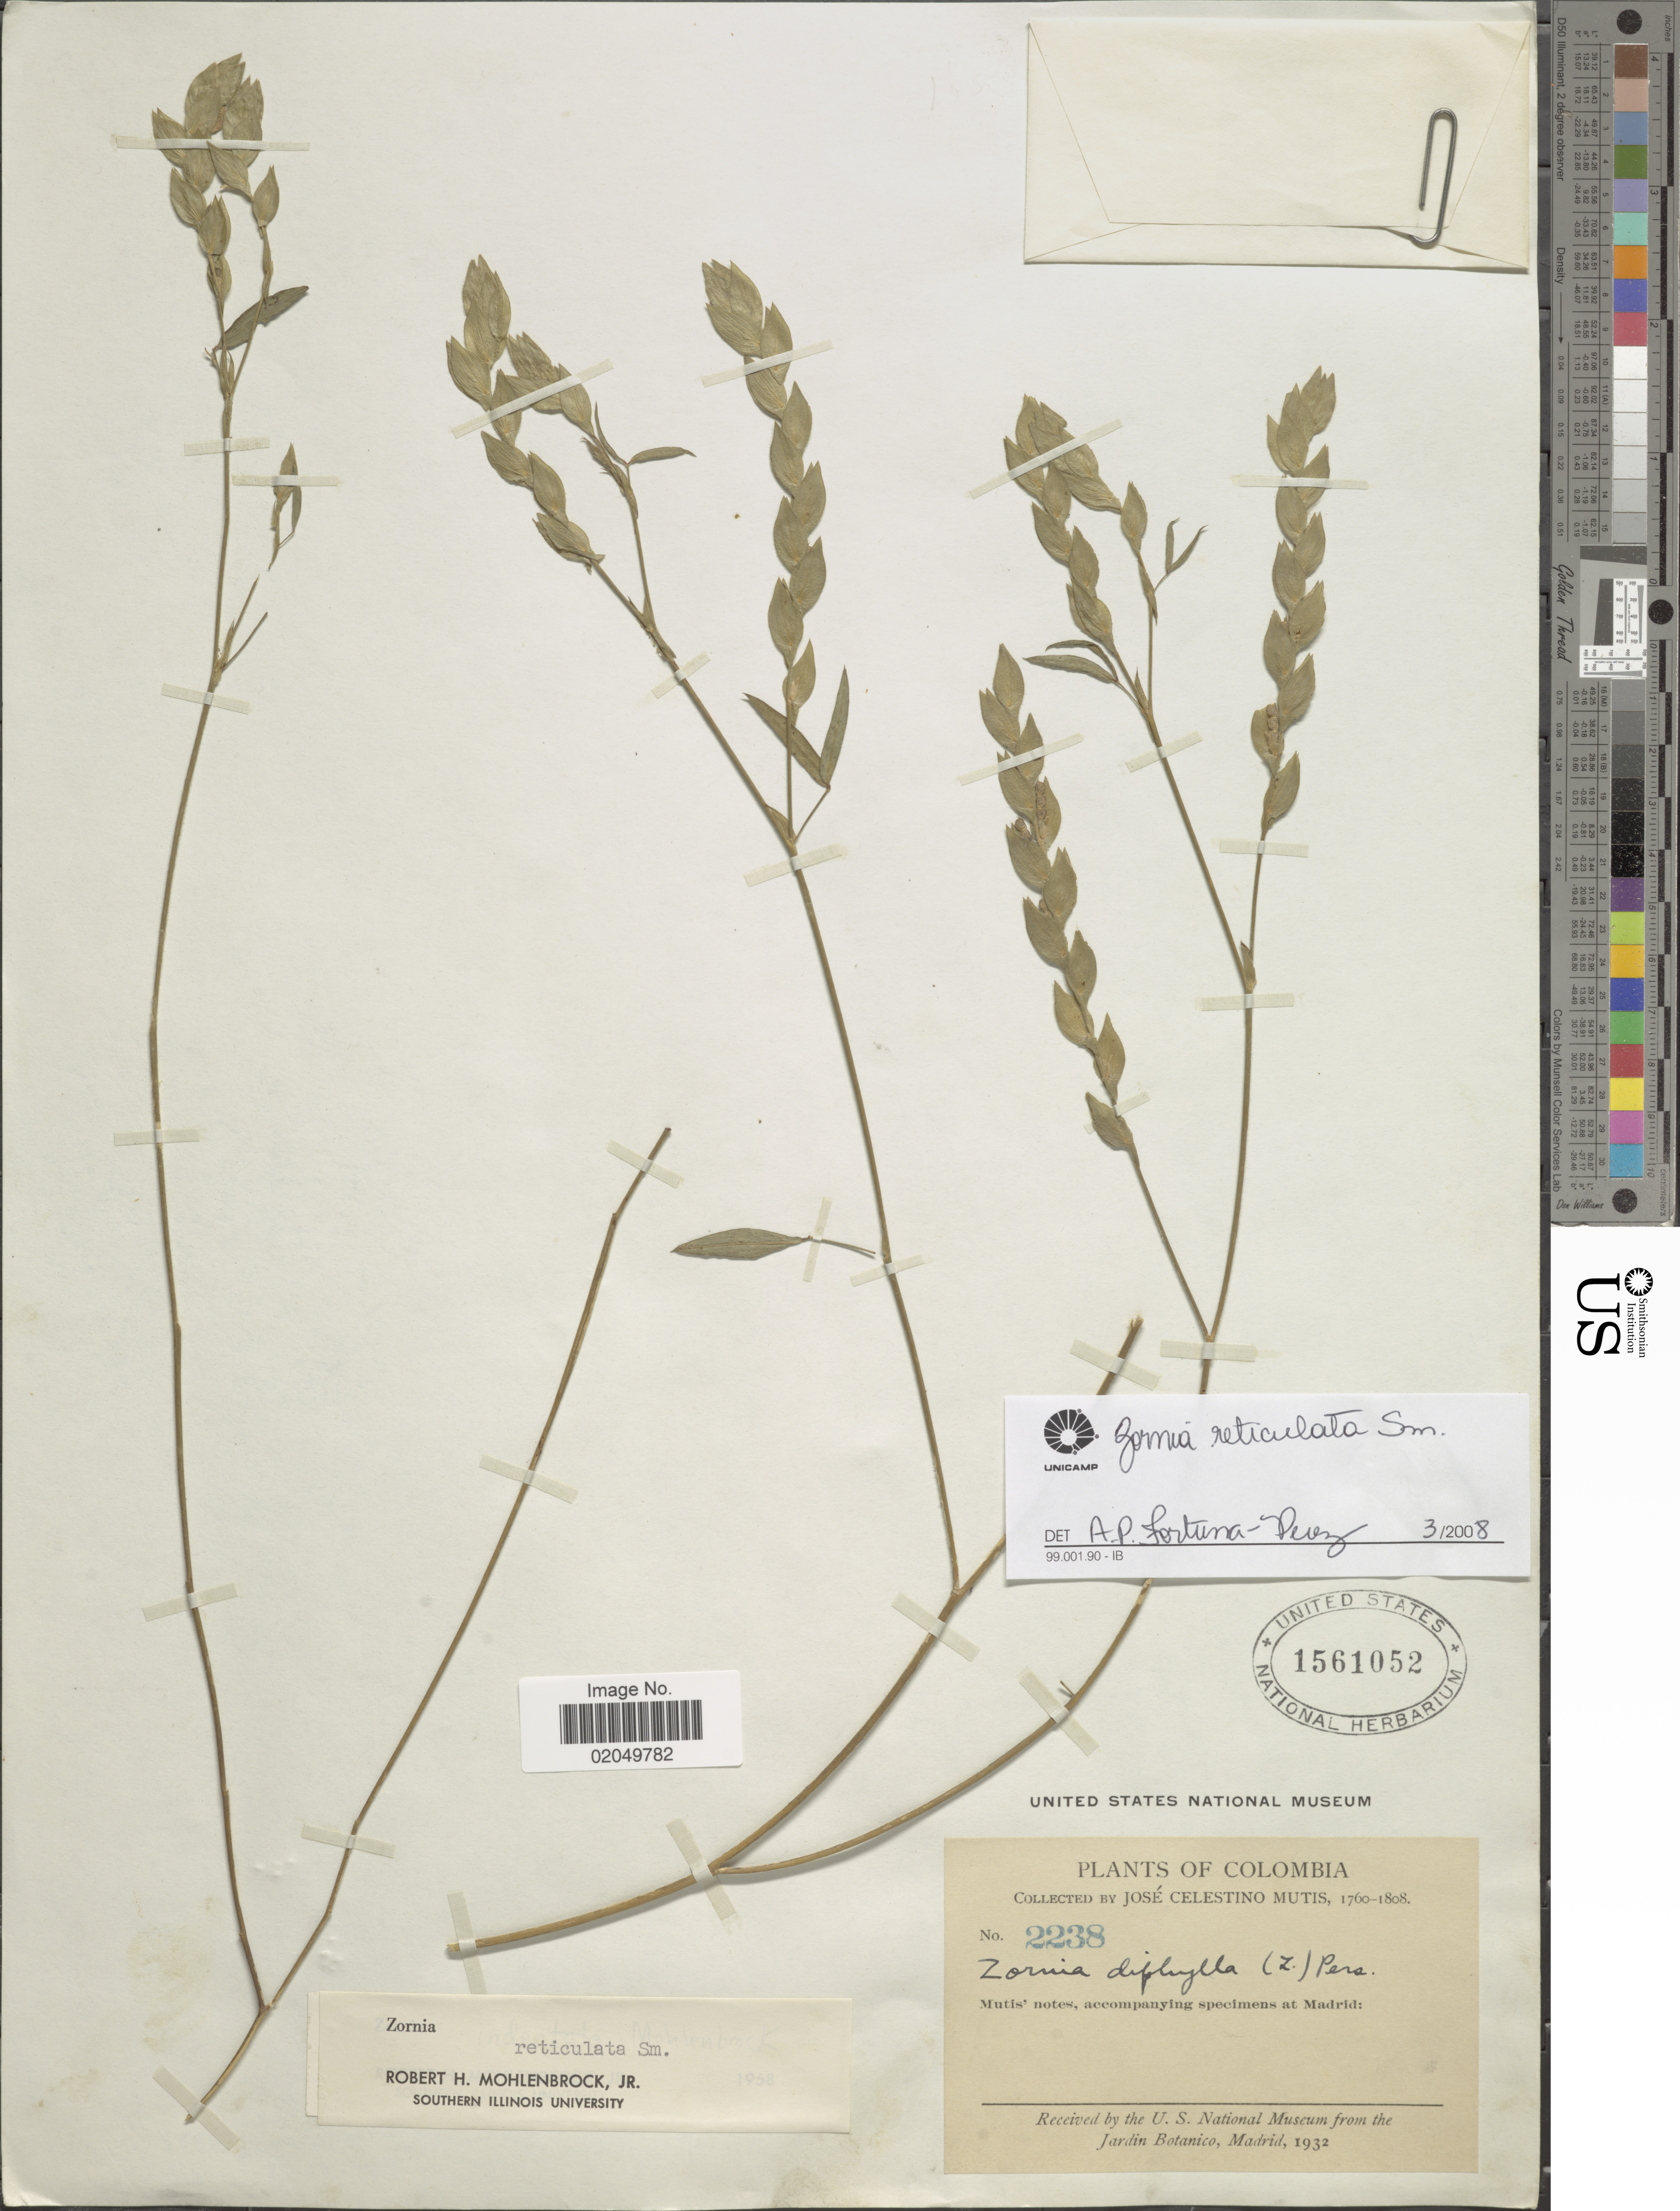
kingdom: Plantae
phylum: Tracheophyta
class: Magnoliopsida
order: Fabales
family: Fabaceae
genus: Zornia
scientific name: Zornia reticulata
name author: Sm.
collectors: J. C. B. Mutis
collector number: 2238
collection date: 1760/1808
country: Colombia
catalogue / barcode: US 1561052